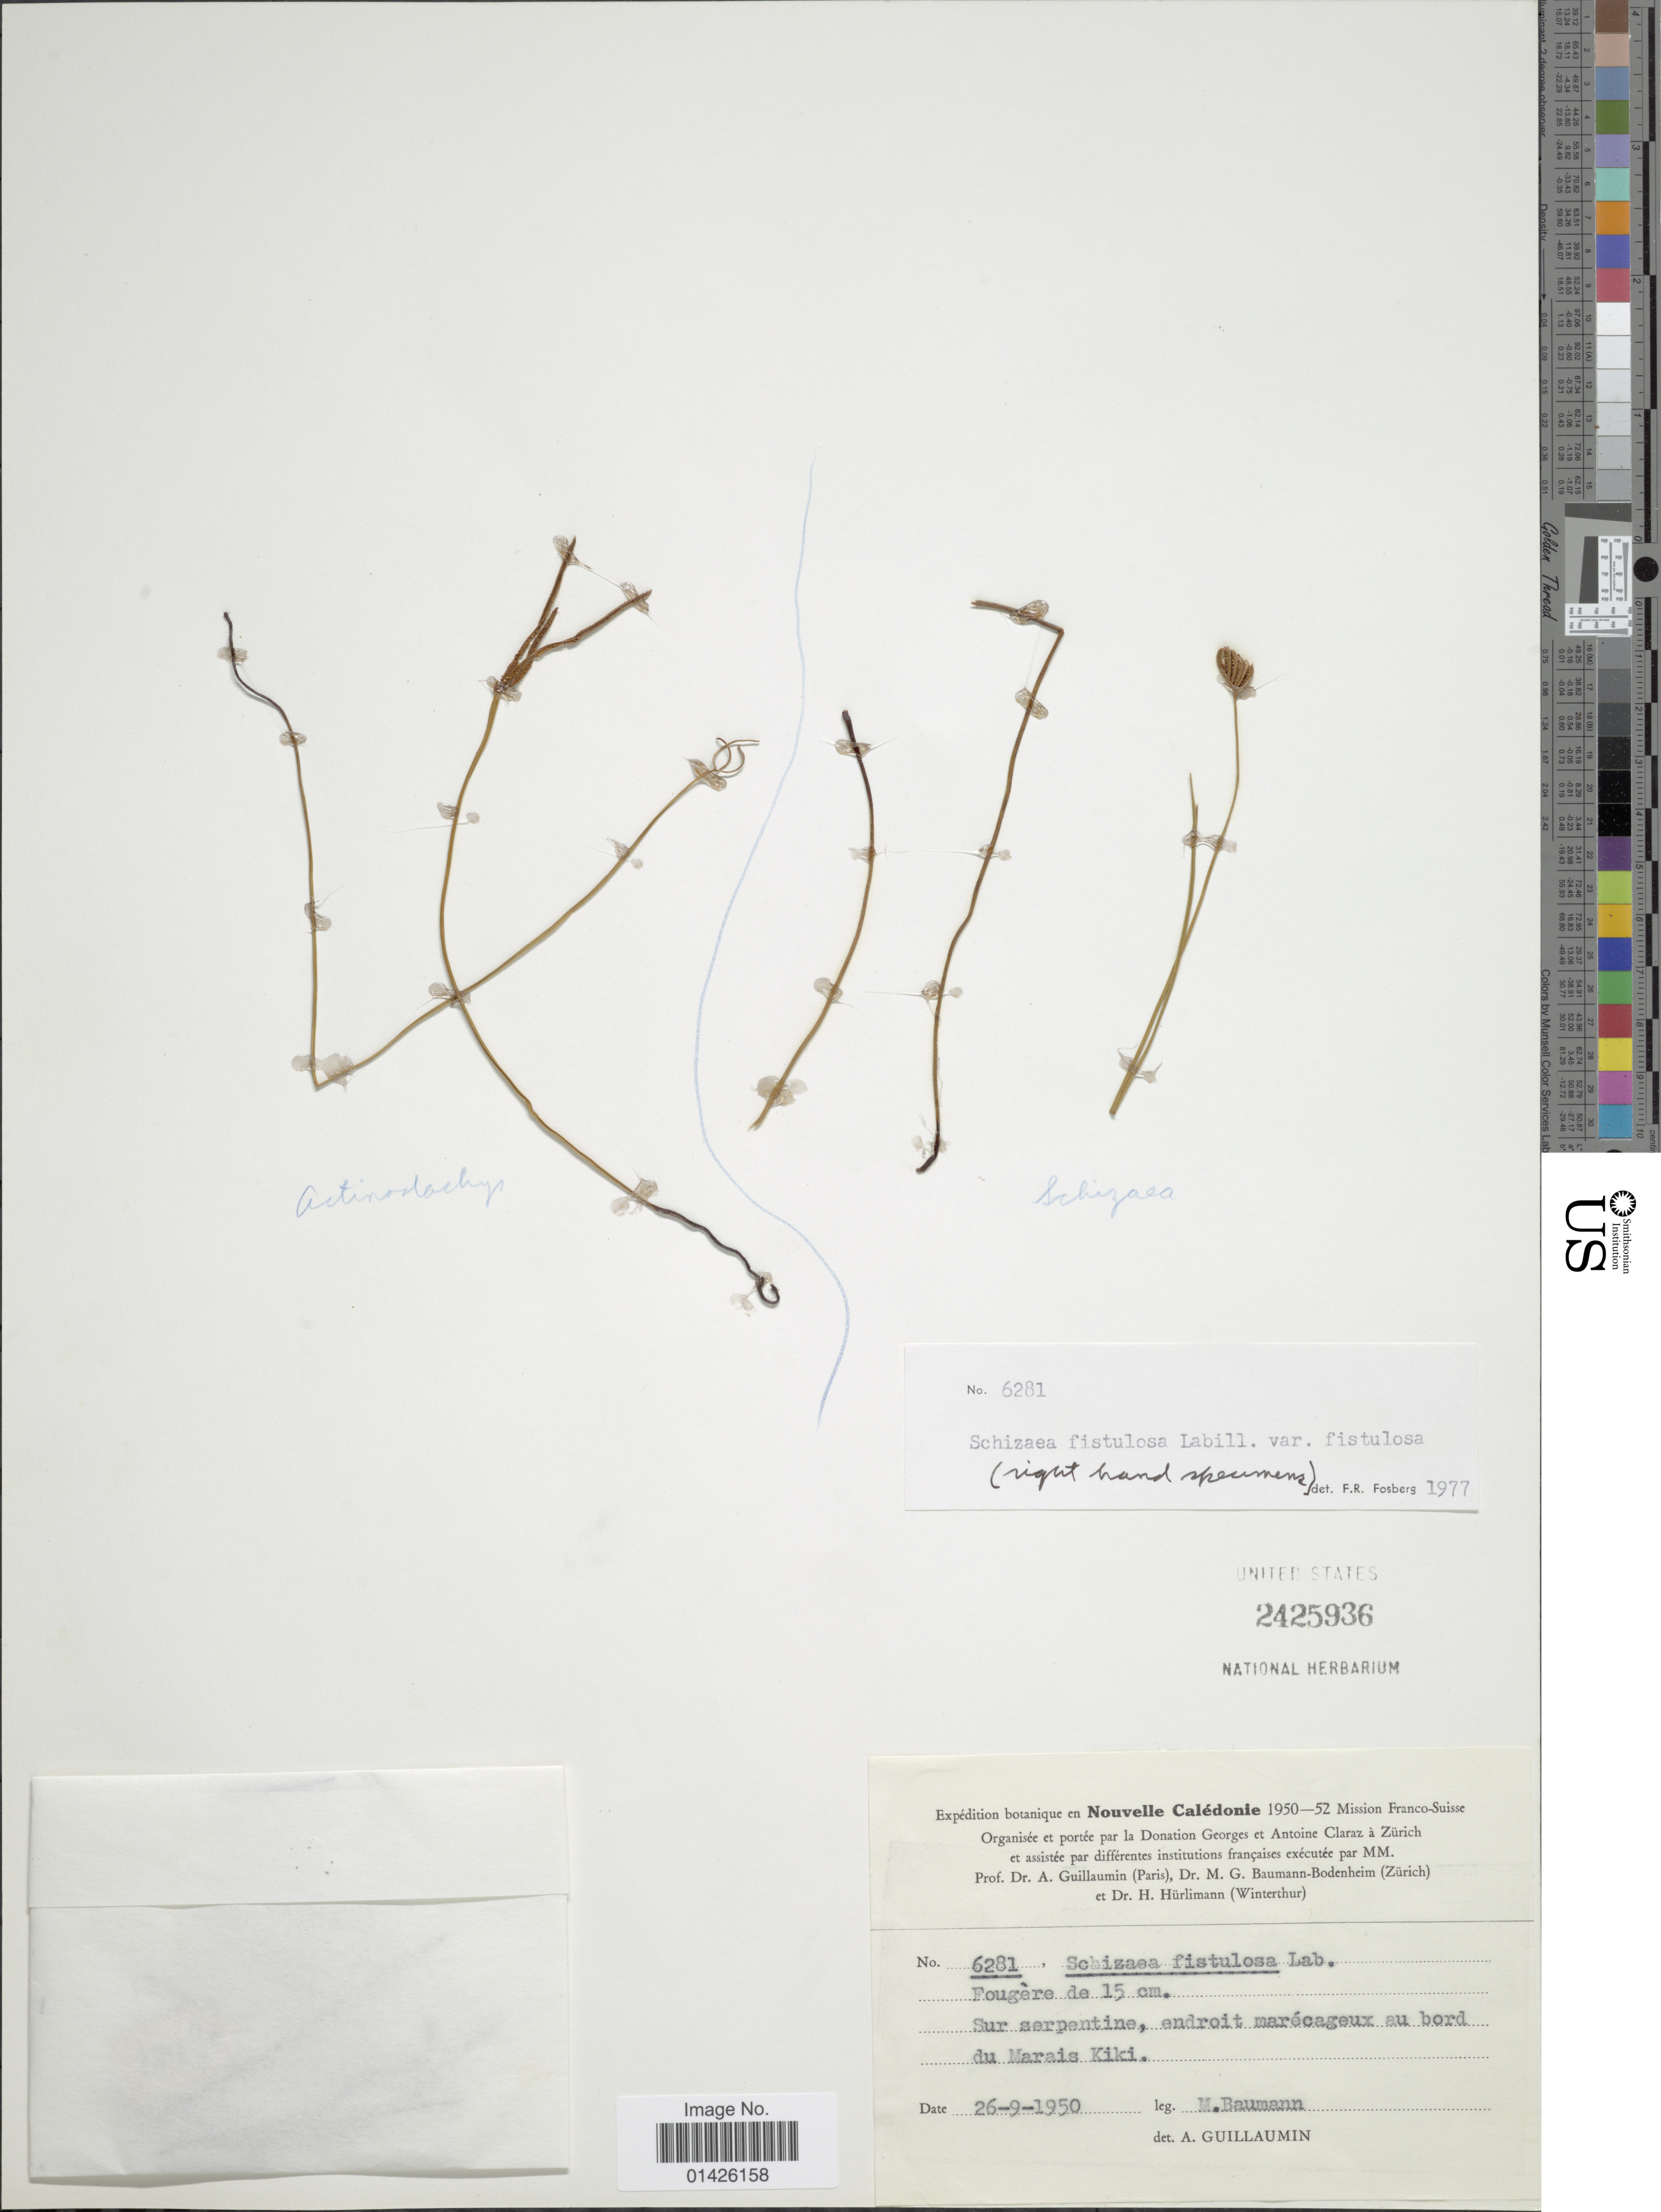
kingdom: Plantae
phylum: Tracheophyta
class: Polypodiopsida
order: Schizaeales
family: Schizaeaceae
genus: Schizaea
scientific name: Schizaea fistulosa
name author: Labill.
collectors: M. Baumann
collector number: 6281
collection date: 1950-09-26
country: New Caledonia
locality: Sur serpentine, endroit marécaguex au bord du Marais Kiki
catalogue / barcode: US 2425936